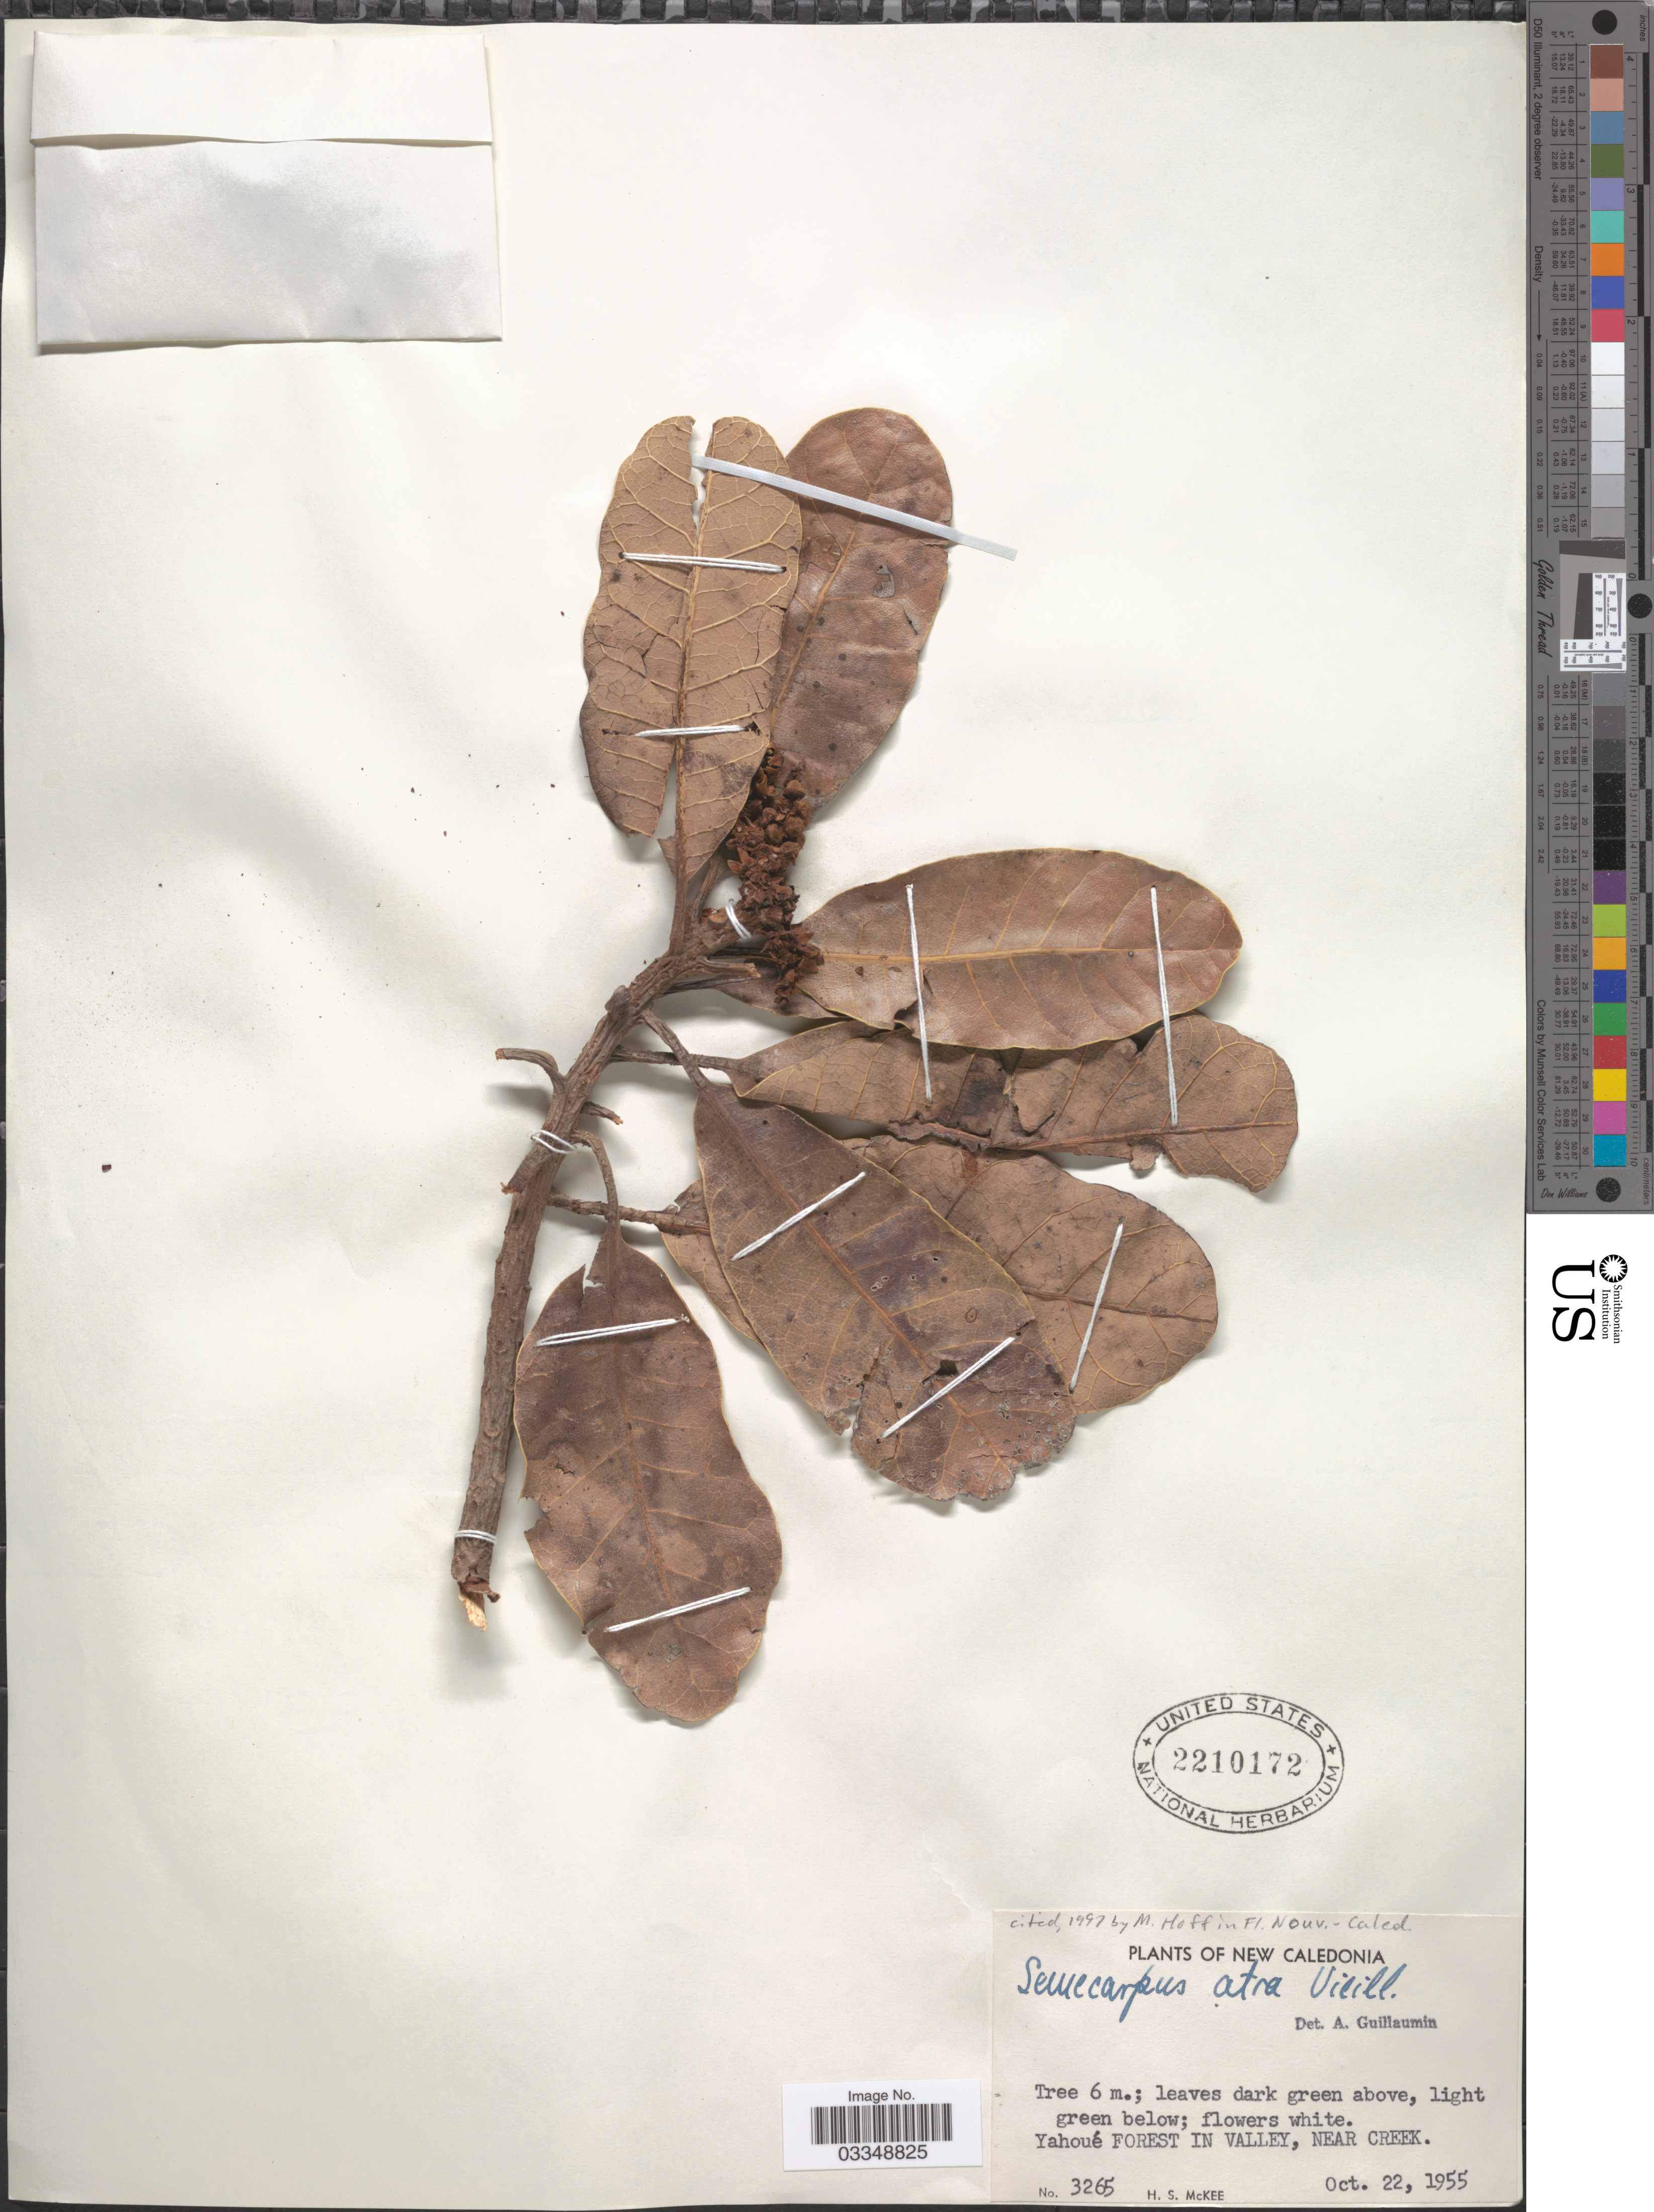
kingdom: Plantae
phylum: Tracheophyta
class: Magnoliopsida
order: Sapindales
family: Anacardiaceae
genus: Semecarpus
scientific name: Semecarpus ater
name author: (G. Forst.) Vieill.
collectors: H. S. McKee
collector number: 3265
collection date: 1955-10-22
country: New Caledonia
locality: New Caledonia. Yahoué Forest in Valley, near creek.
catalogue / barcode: US 2210172